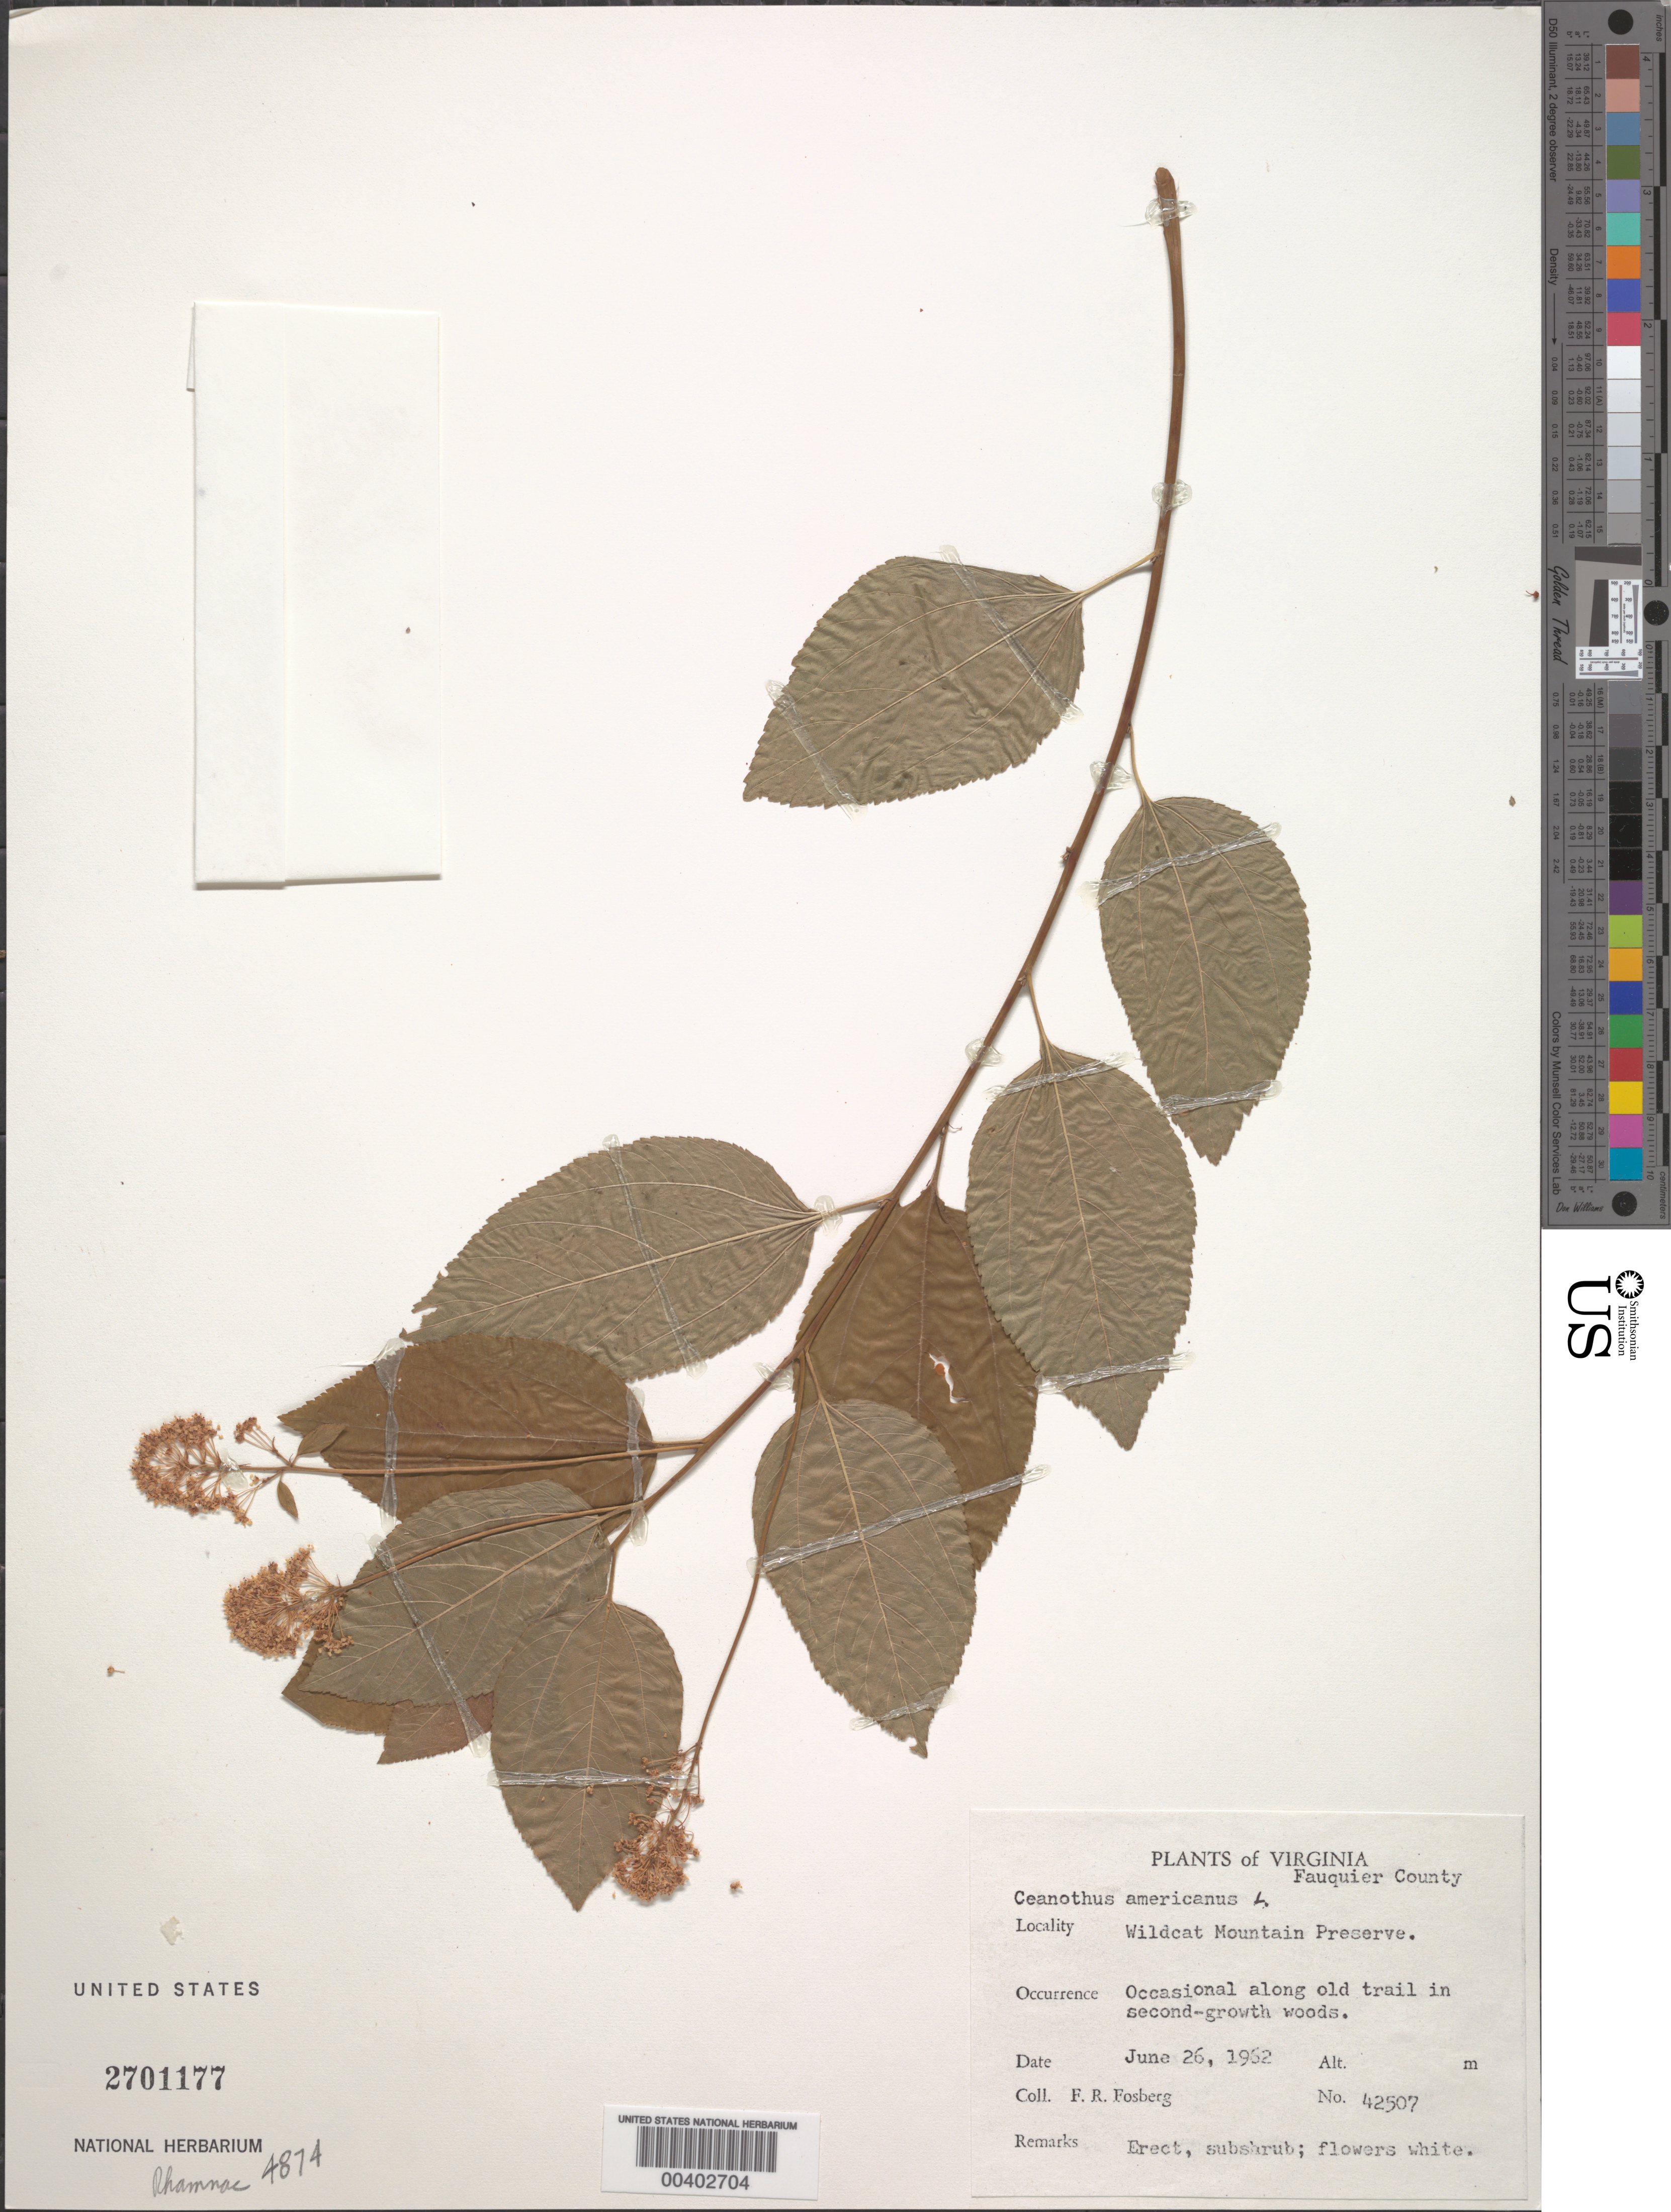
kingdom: Plantae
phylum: Tracheophyta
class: Magnoliopsida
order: Rosales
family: Rhamnaceae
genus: Ceanothus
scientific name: Ceanothus americanus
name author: L.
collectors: F. R. Fosberg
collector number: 42507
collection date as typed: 26 Jun 1962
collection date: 1962-06-26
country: United States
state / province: Virginia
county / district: Fauquier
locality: Wildcat Mountain Preserve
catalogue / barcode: US 2701177